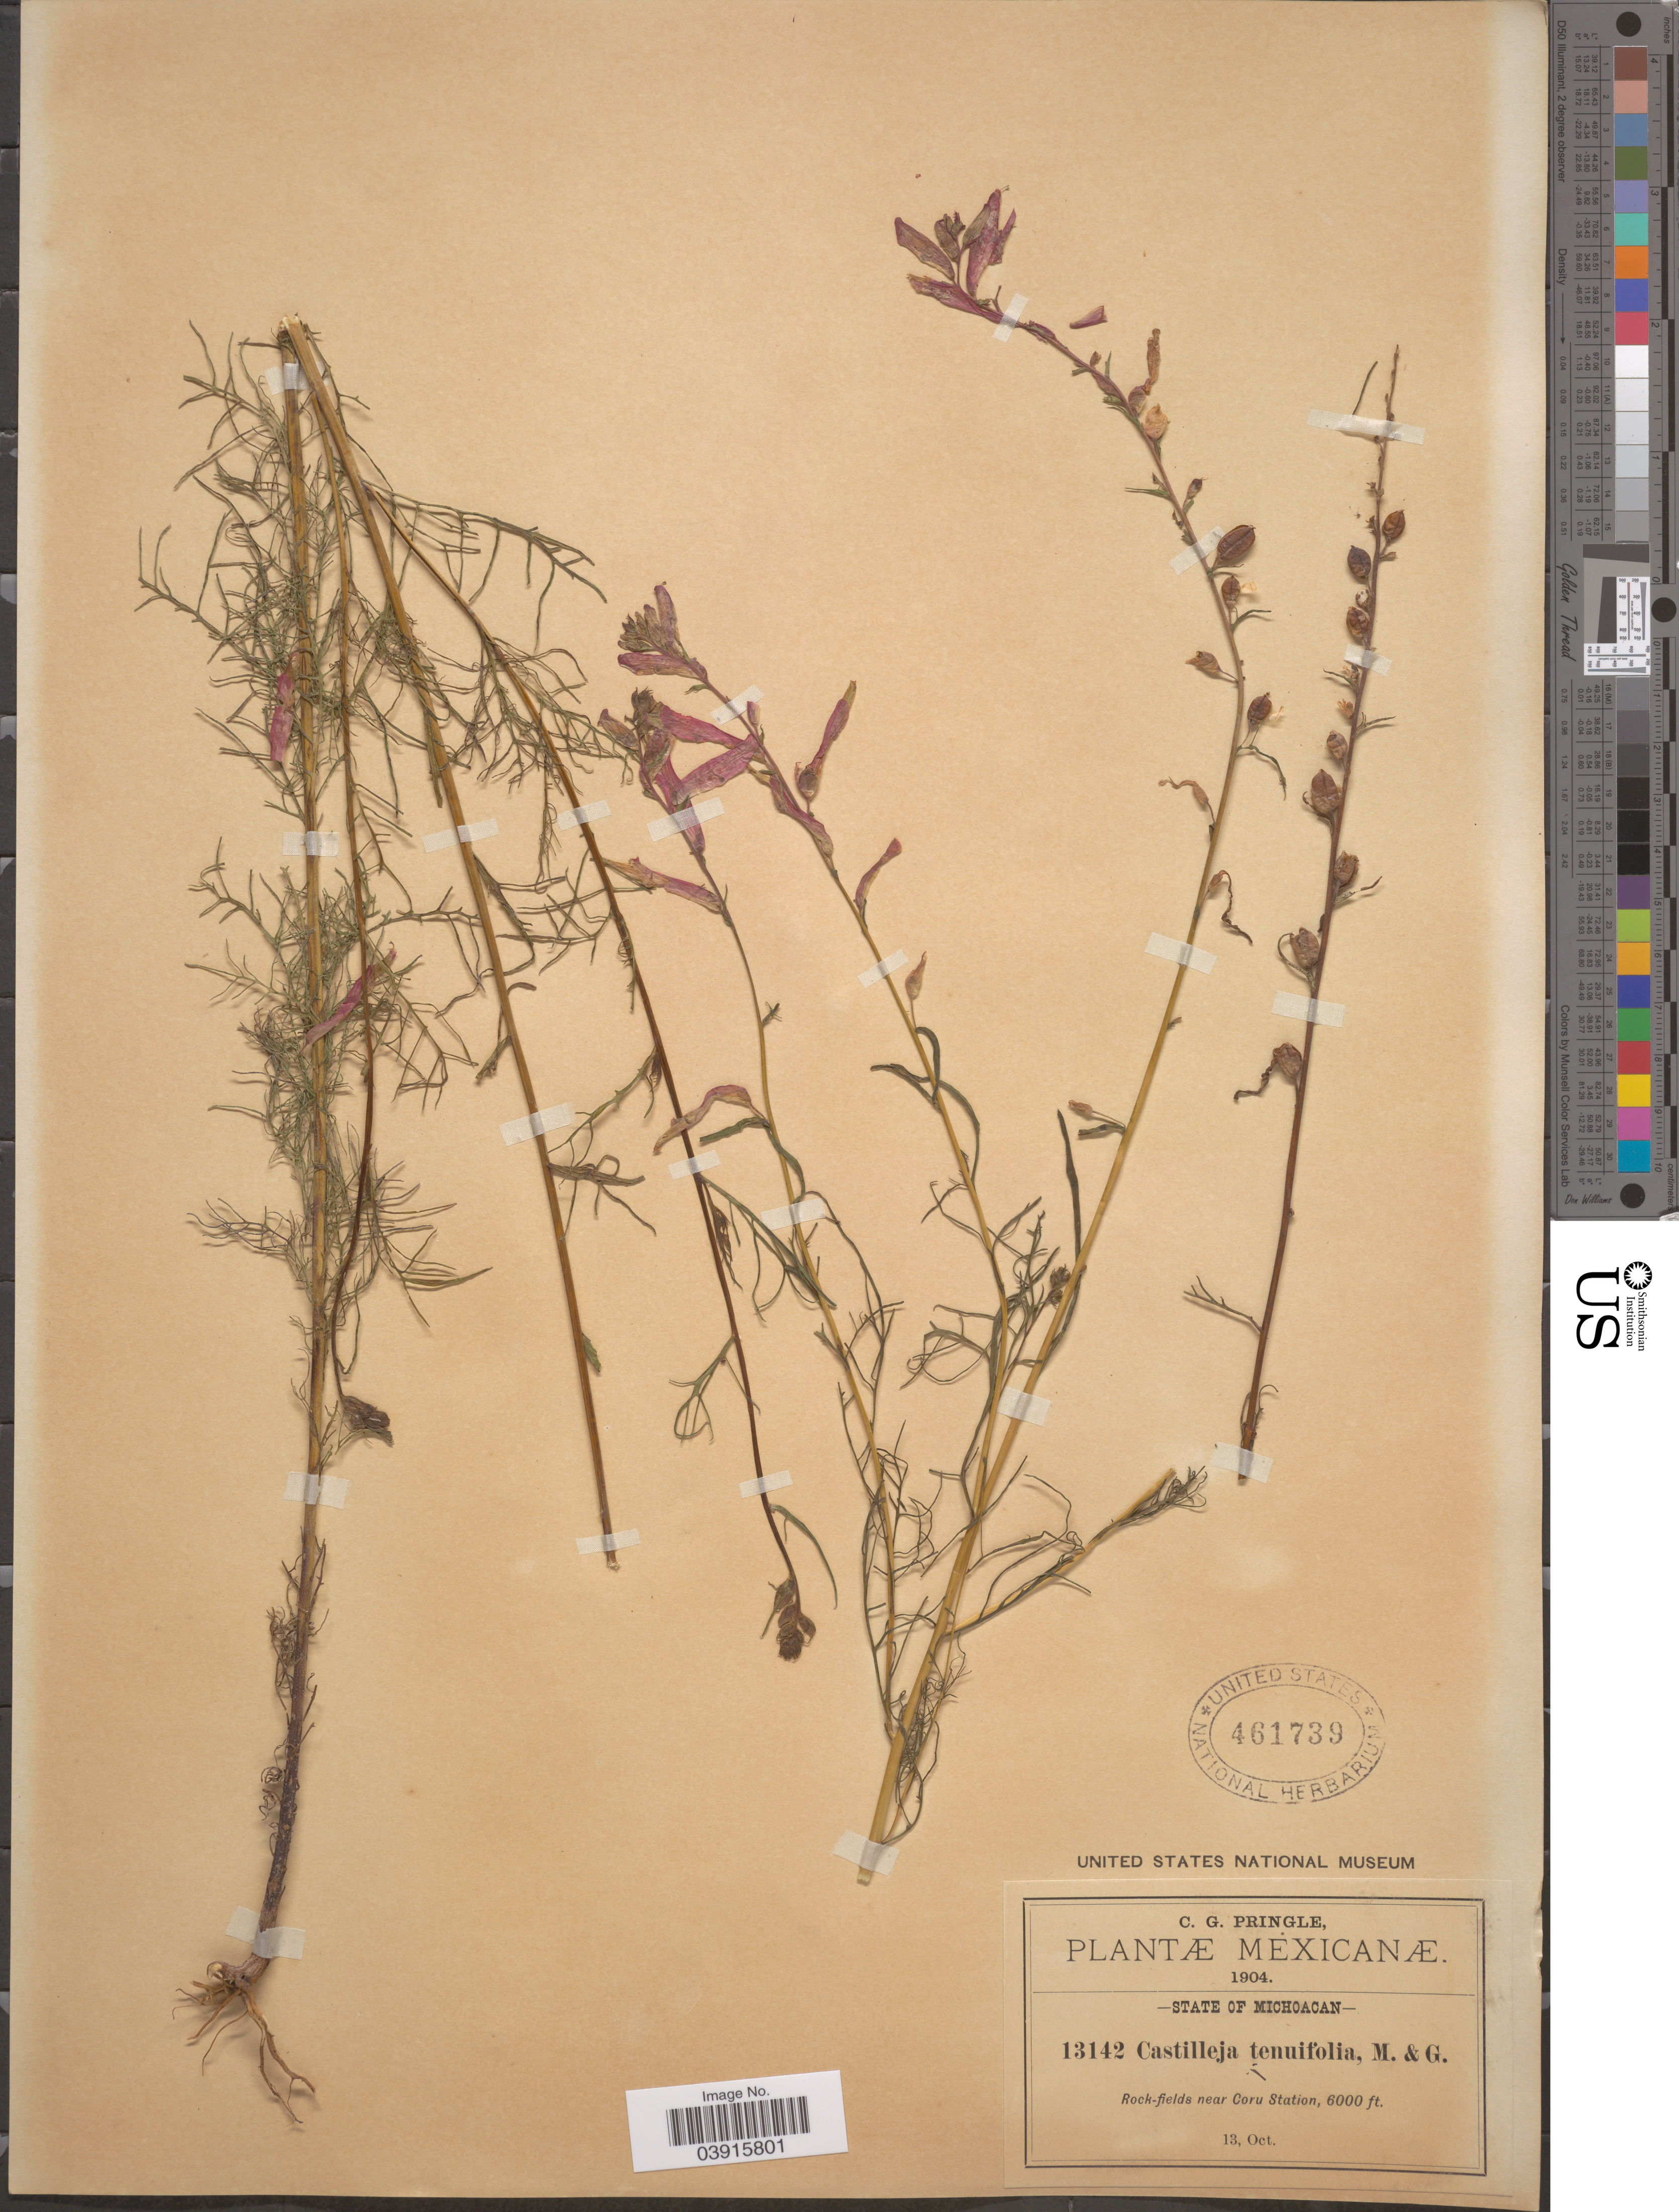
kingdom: Plantae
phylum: Tracheophyta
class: Magnoliopsida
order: Lamiales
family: Orobanchaceae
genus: Castilleja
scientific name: Castilleja tenuiflora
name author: Benth.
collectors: C. G. Pringle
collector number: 13142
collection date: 1904-10-13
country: Mexico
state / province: Michoacán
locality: Near Coru Station.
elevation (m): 1829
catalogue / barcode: US 461739